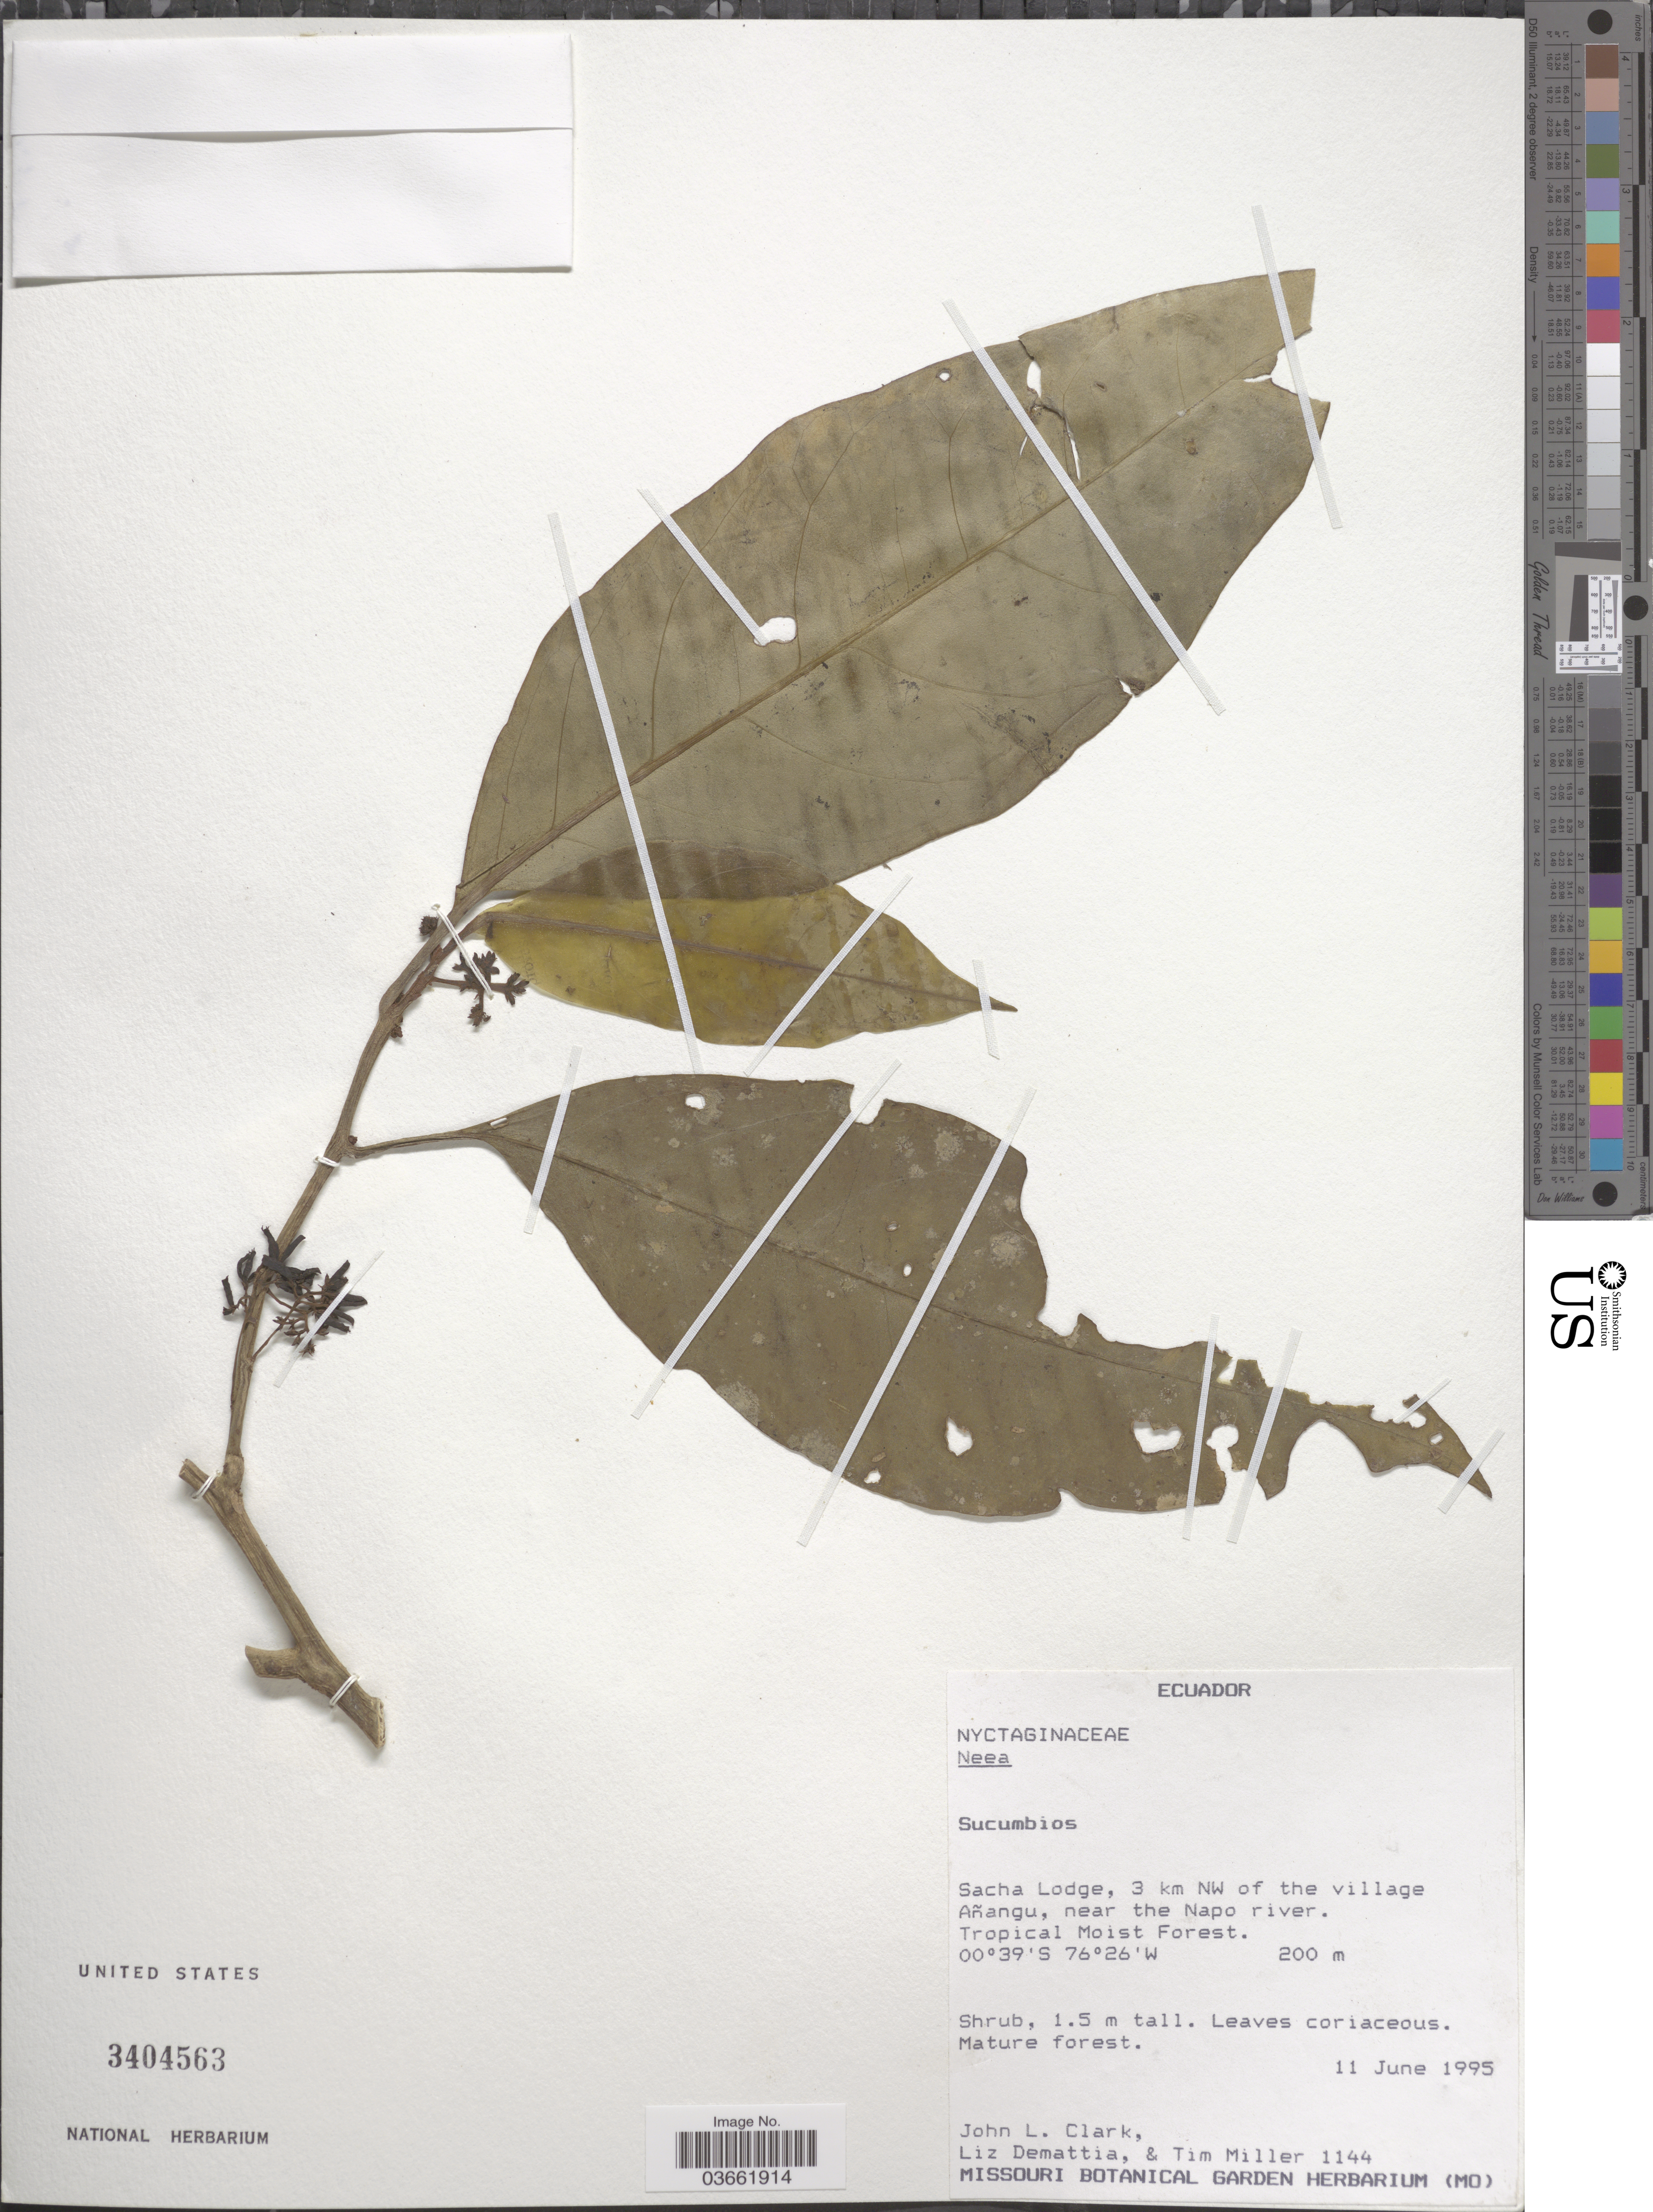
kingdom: Plantae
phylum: Tracheophyta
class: Magnoliopsida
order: Caryophyllales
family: Nyctaginaceae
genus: Neea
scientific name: Neea sp.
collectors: J. L. Clark, L. Demattia & T. Miller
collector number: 1144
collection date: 1995-06-11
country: Ecuador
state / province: Sucumbíos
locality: Sacha Lodge, 3 km NW of the village Añangu, near the Napo river. Tropical Moist forest.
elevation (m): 200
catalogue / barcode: US 3404563